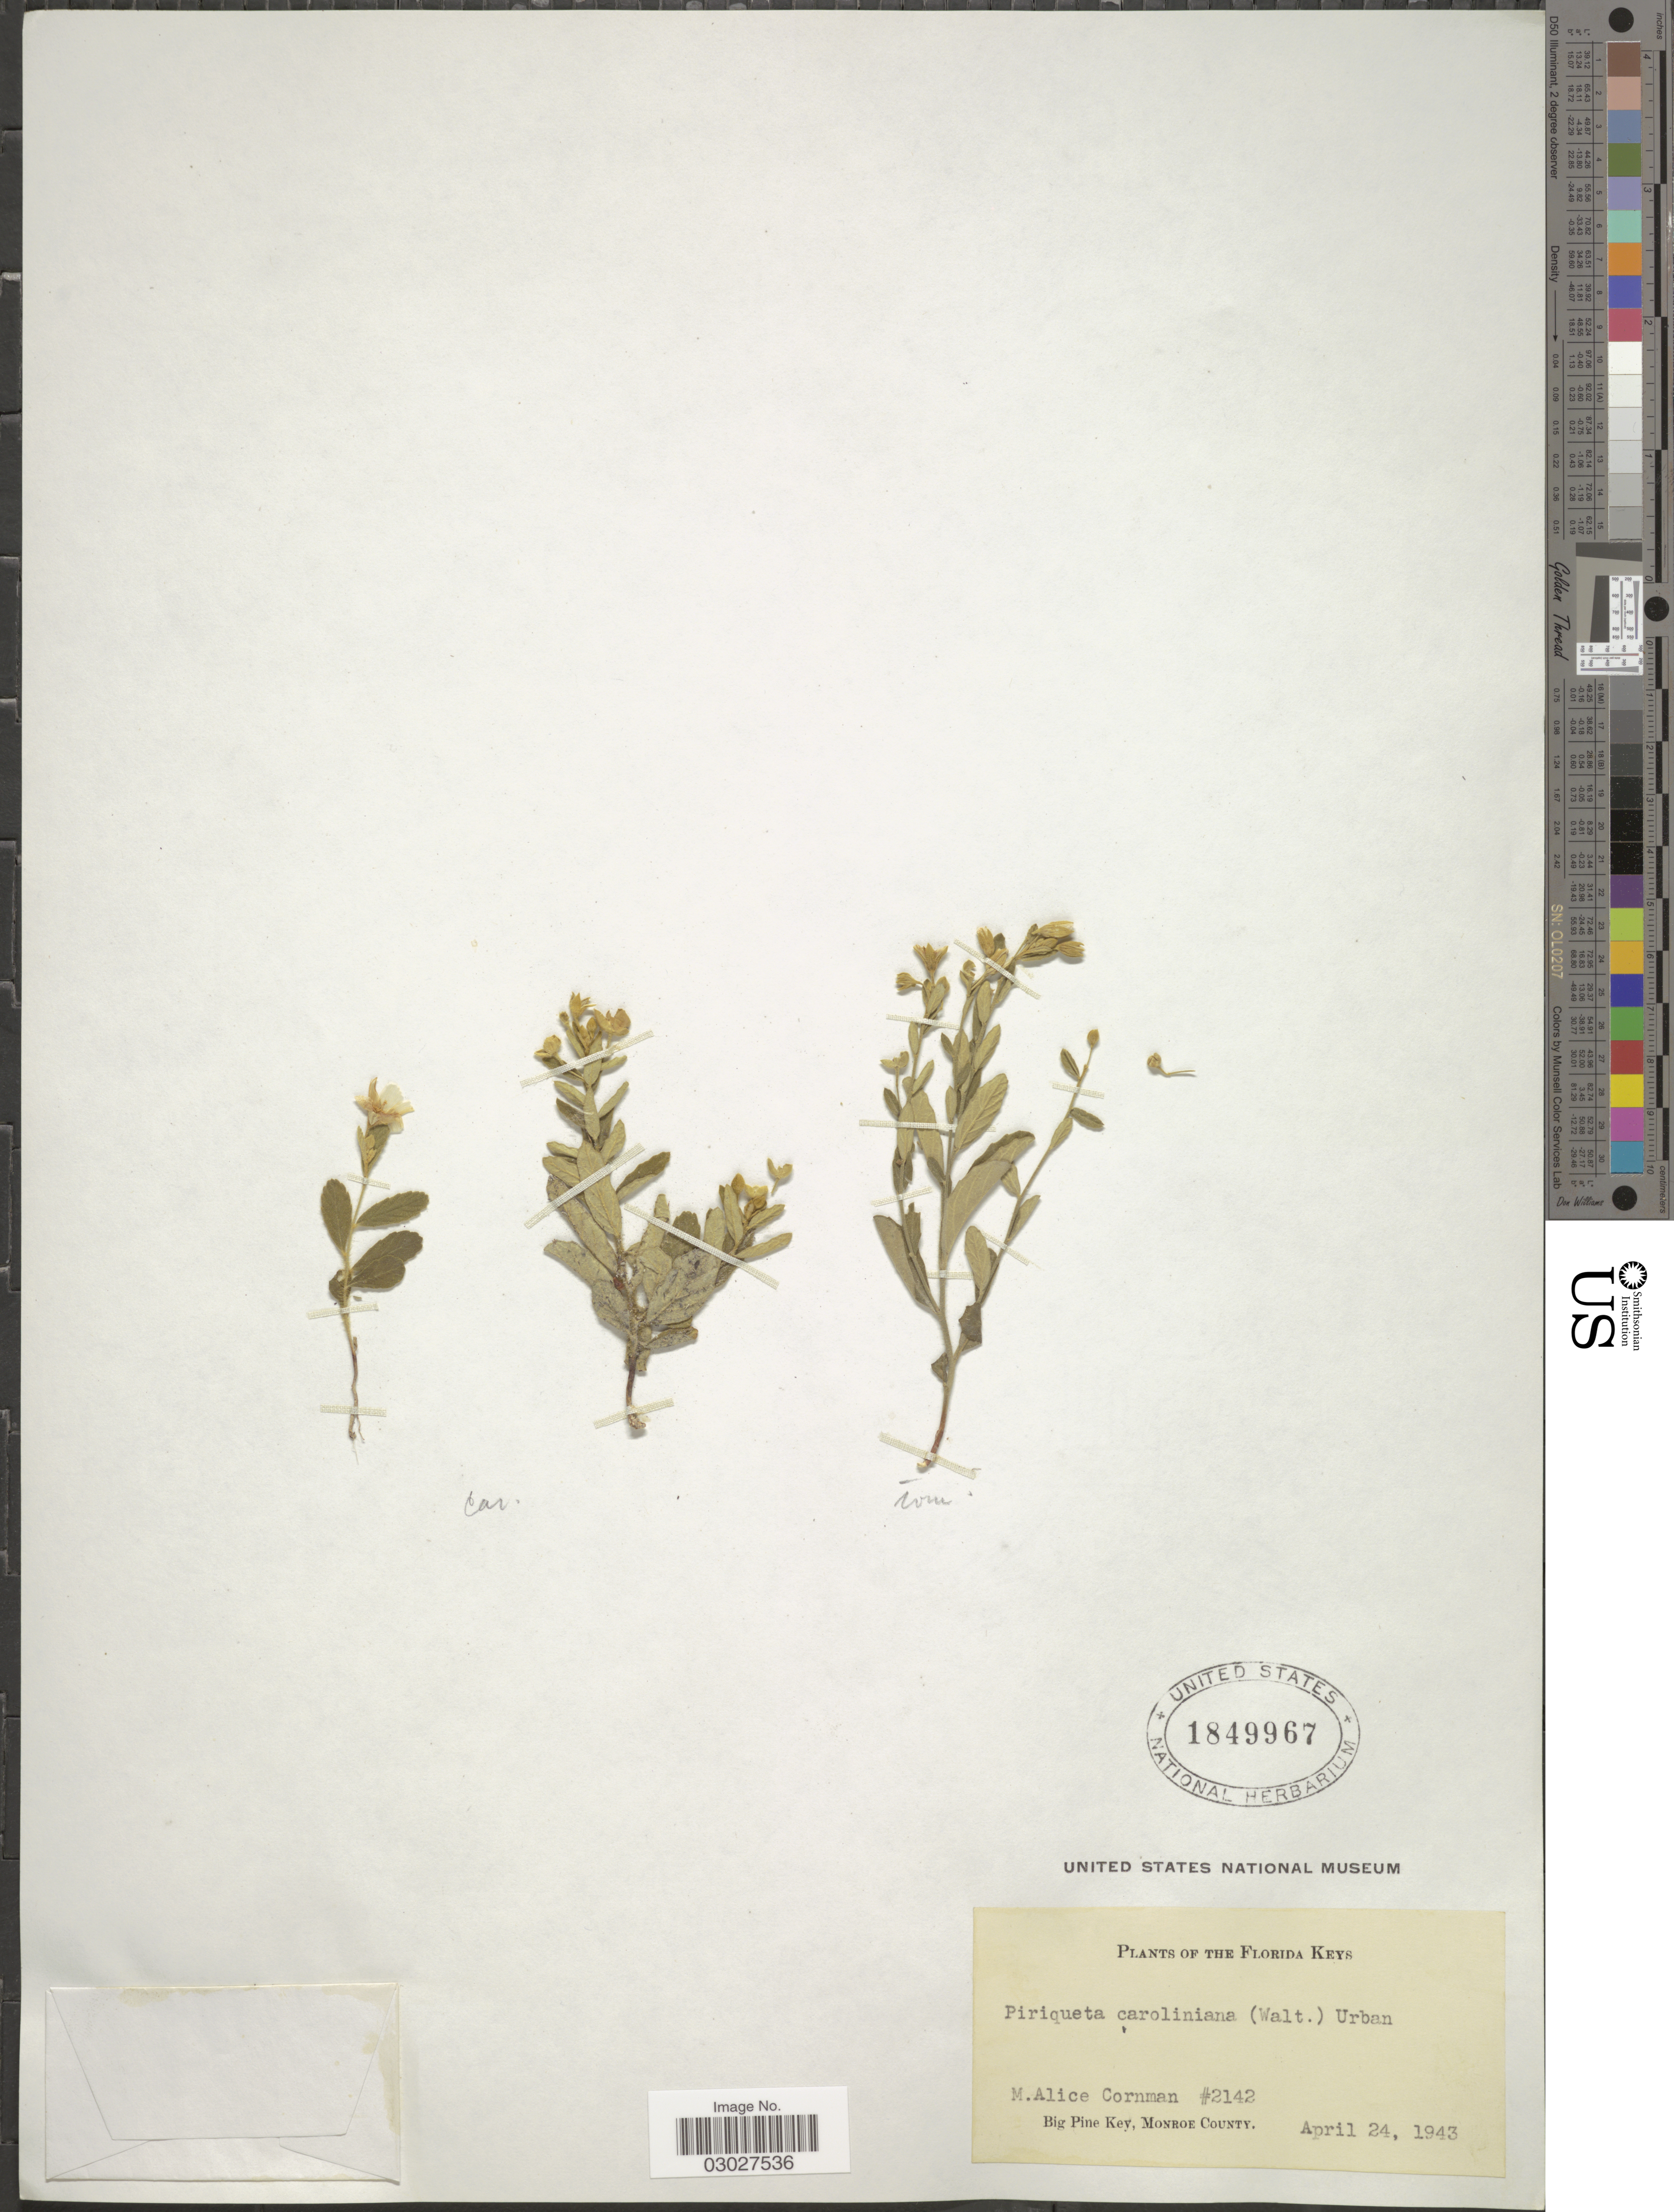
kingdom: Plantae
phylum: Tracheophyta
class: Magnoliopsida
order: Malpighiales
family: Turneraceae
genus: Piriqueta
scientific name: Piriqueta cistoides subsp. caroliniana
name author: (Walter) Arbo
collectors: M. Cornman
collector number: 2142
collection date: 1943-04-24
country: United States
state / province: Florida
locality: The Florida Keys. Big Pine Key, Monroe County.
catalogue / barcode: US 1849967